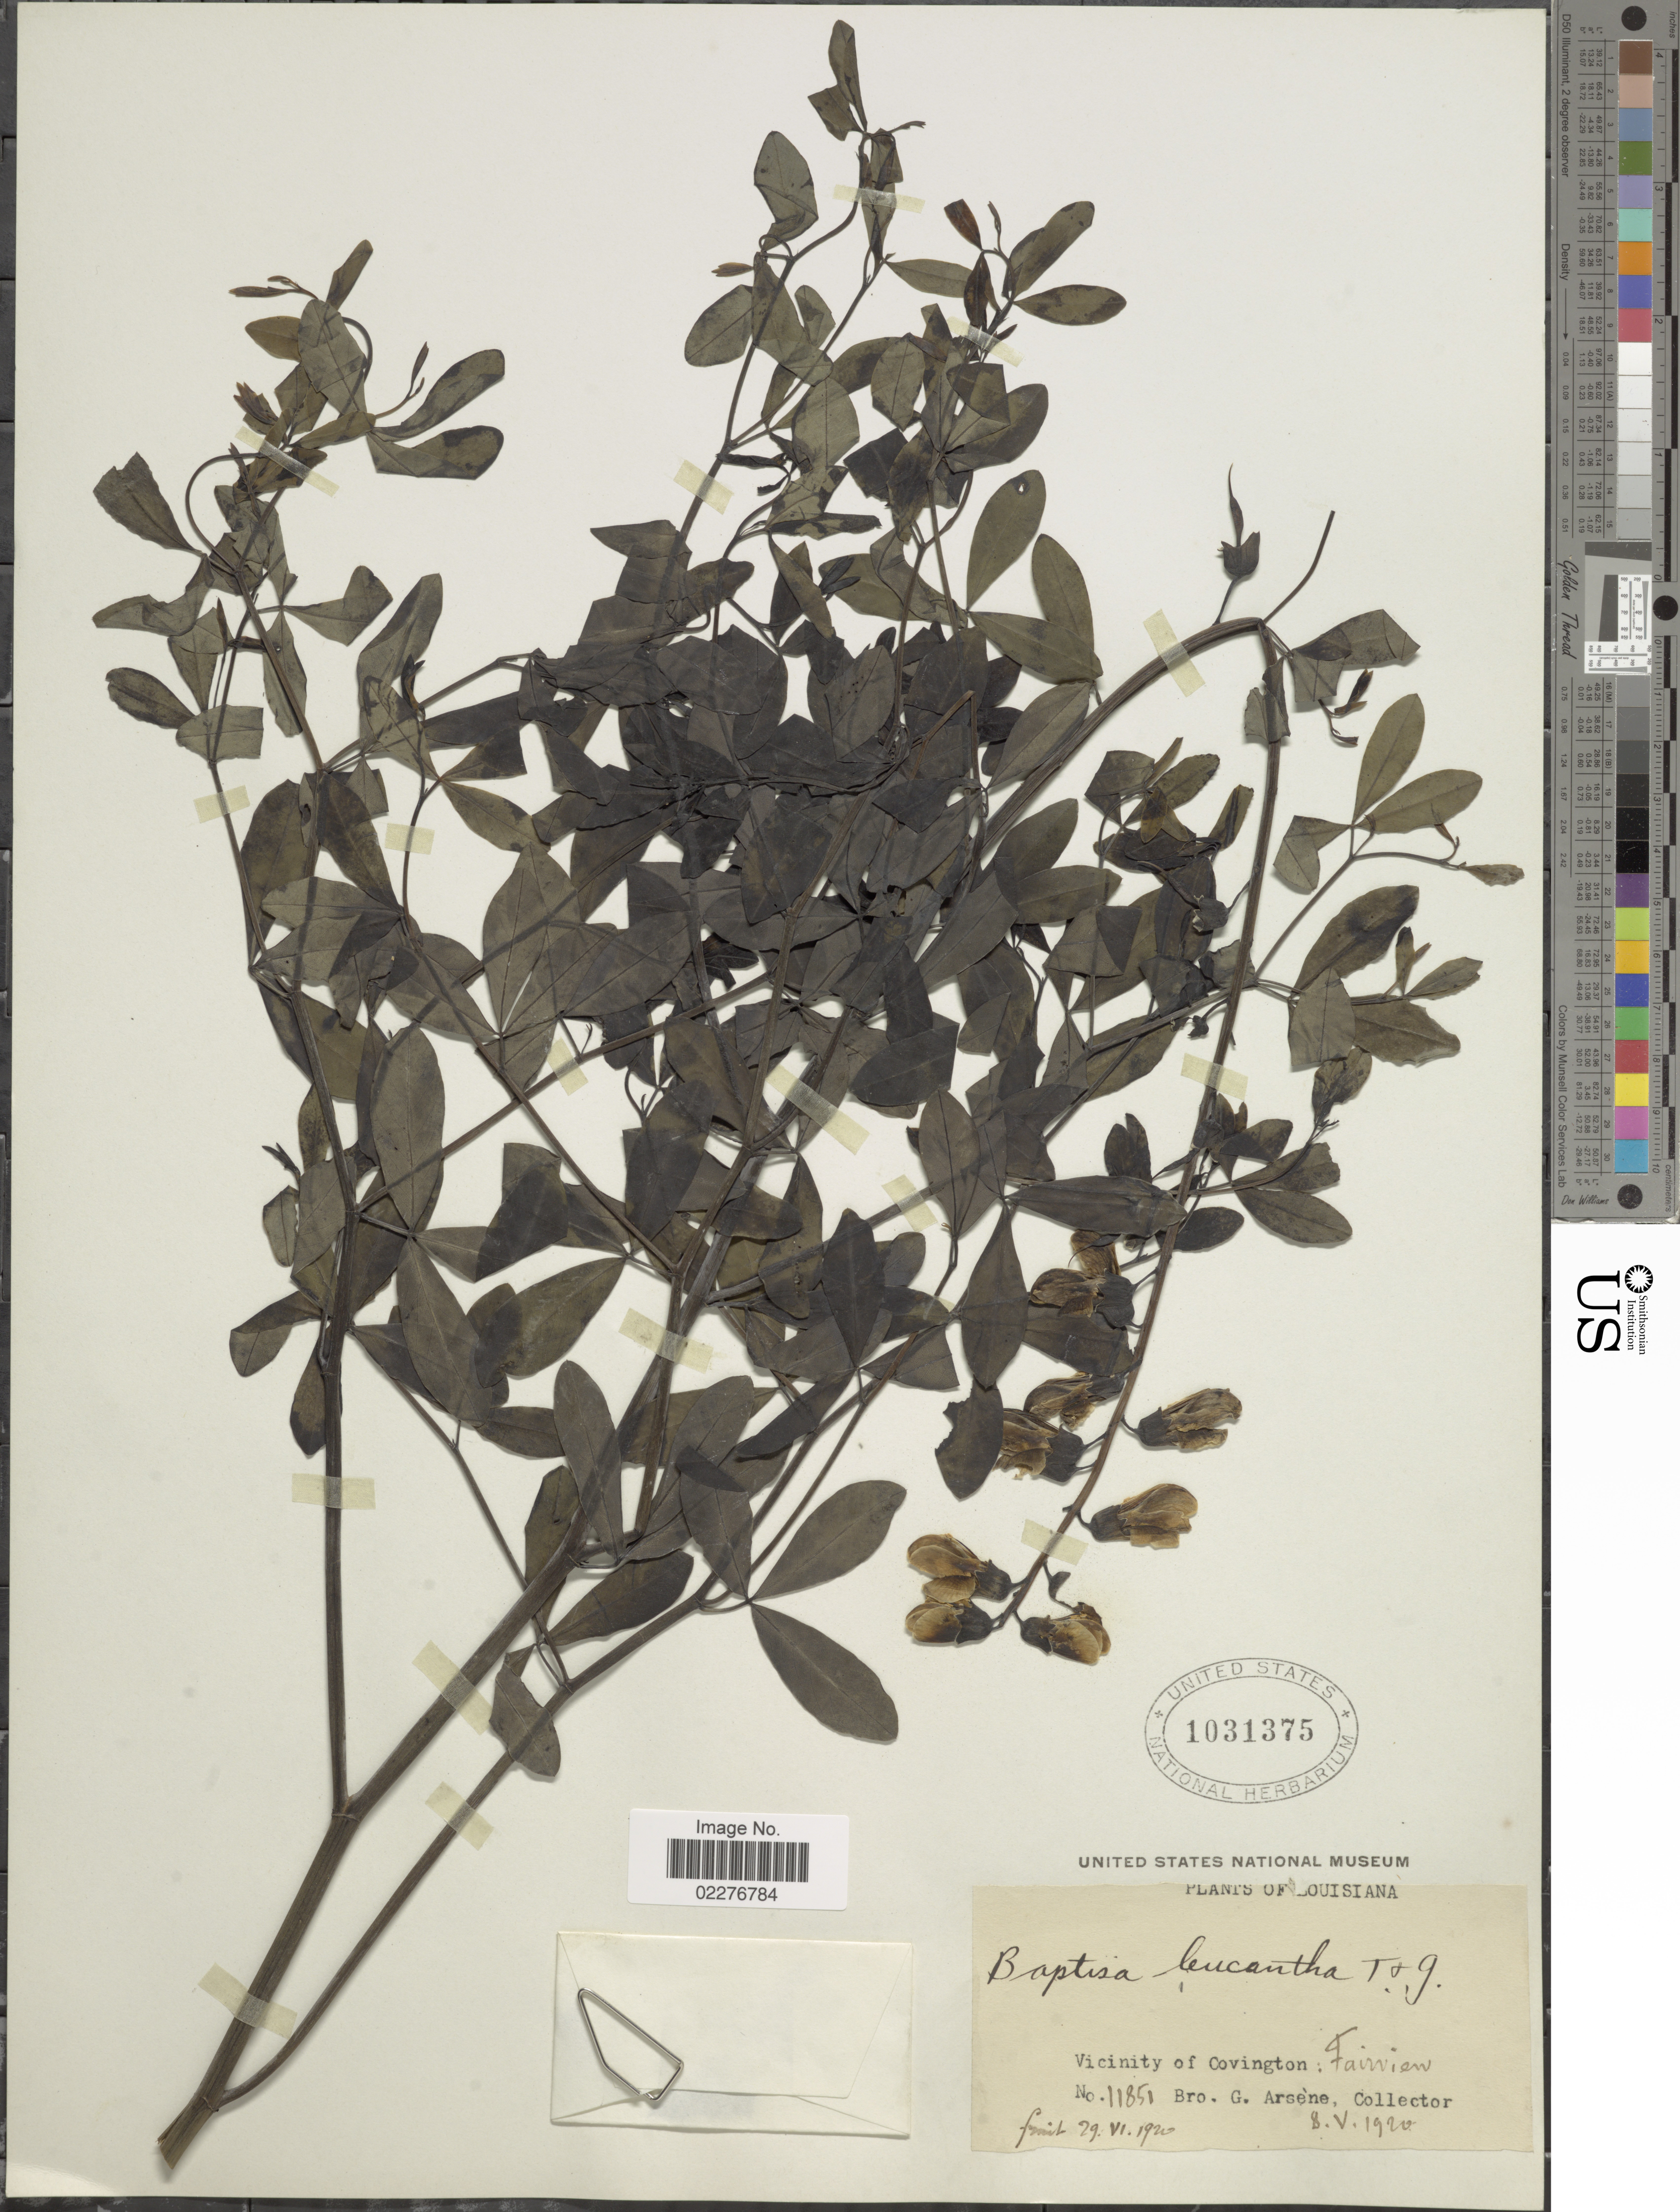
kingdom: Plantae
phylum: Tracheophyta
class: Magnoliopsida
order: Fabales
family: Fabaceae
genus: Baptisia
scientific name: Baptisia leucantha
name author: Torr. & A. Gray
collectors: Bro. G. Arsène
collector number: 11851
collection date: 1920-05-08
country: United States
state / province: Louisiana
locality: Vicinity of Covington; Fairview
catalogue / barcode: US 1031375